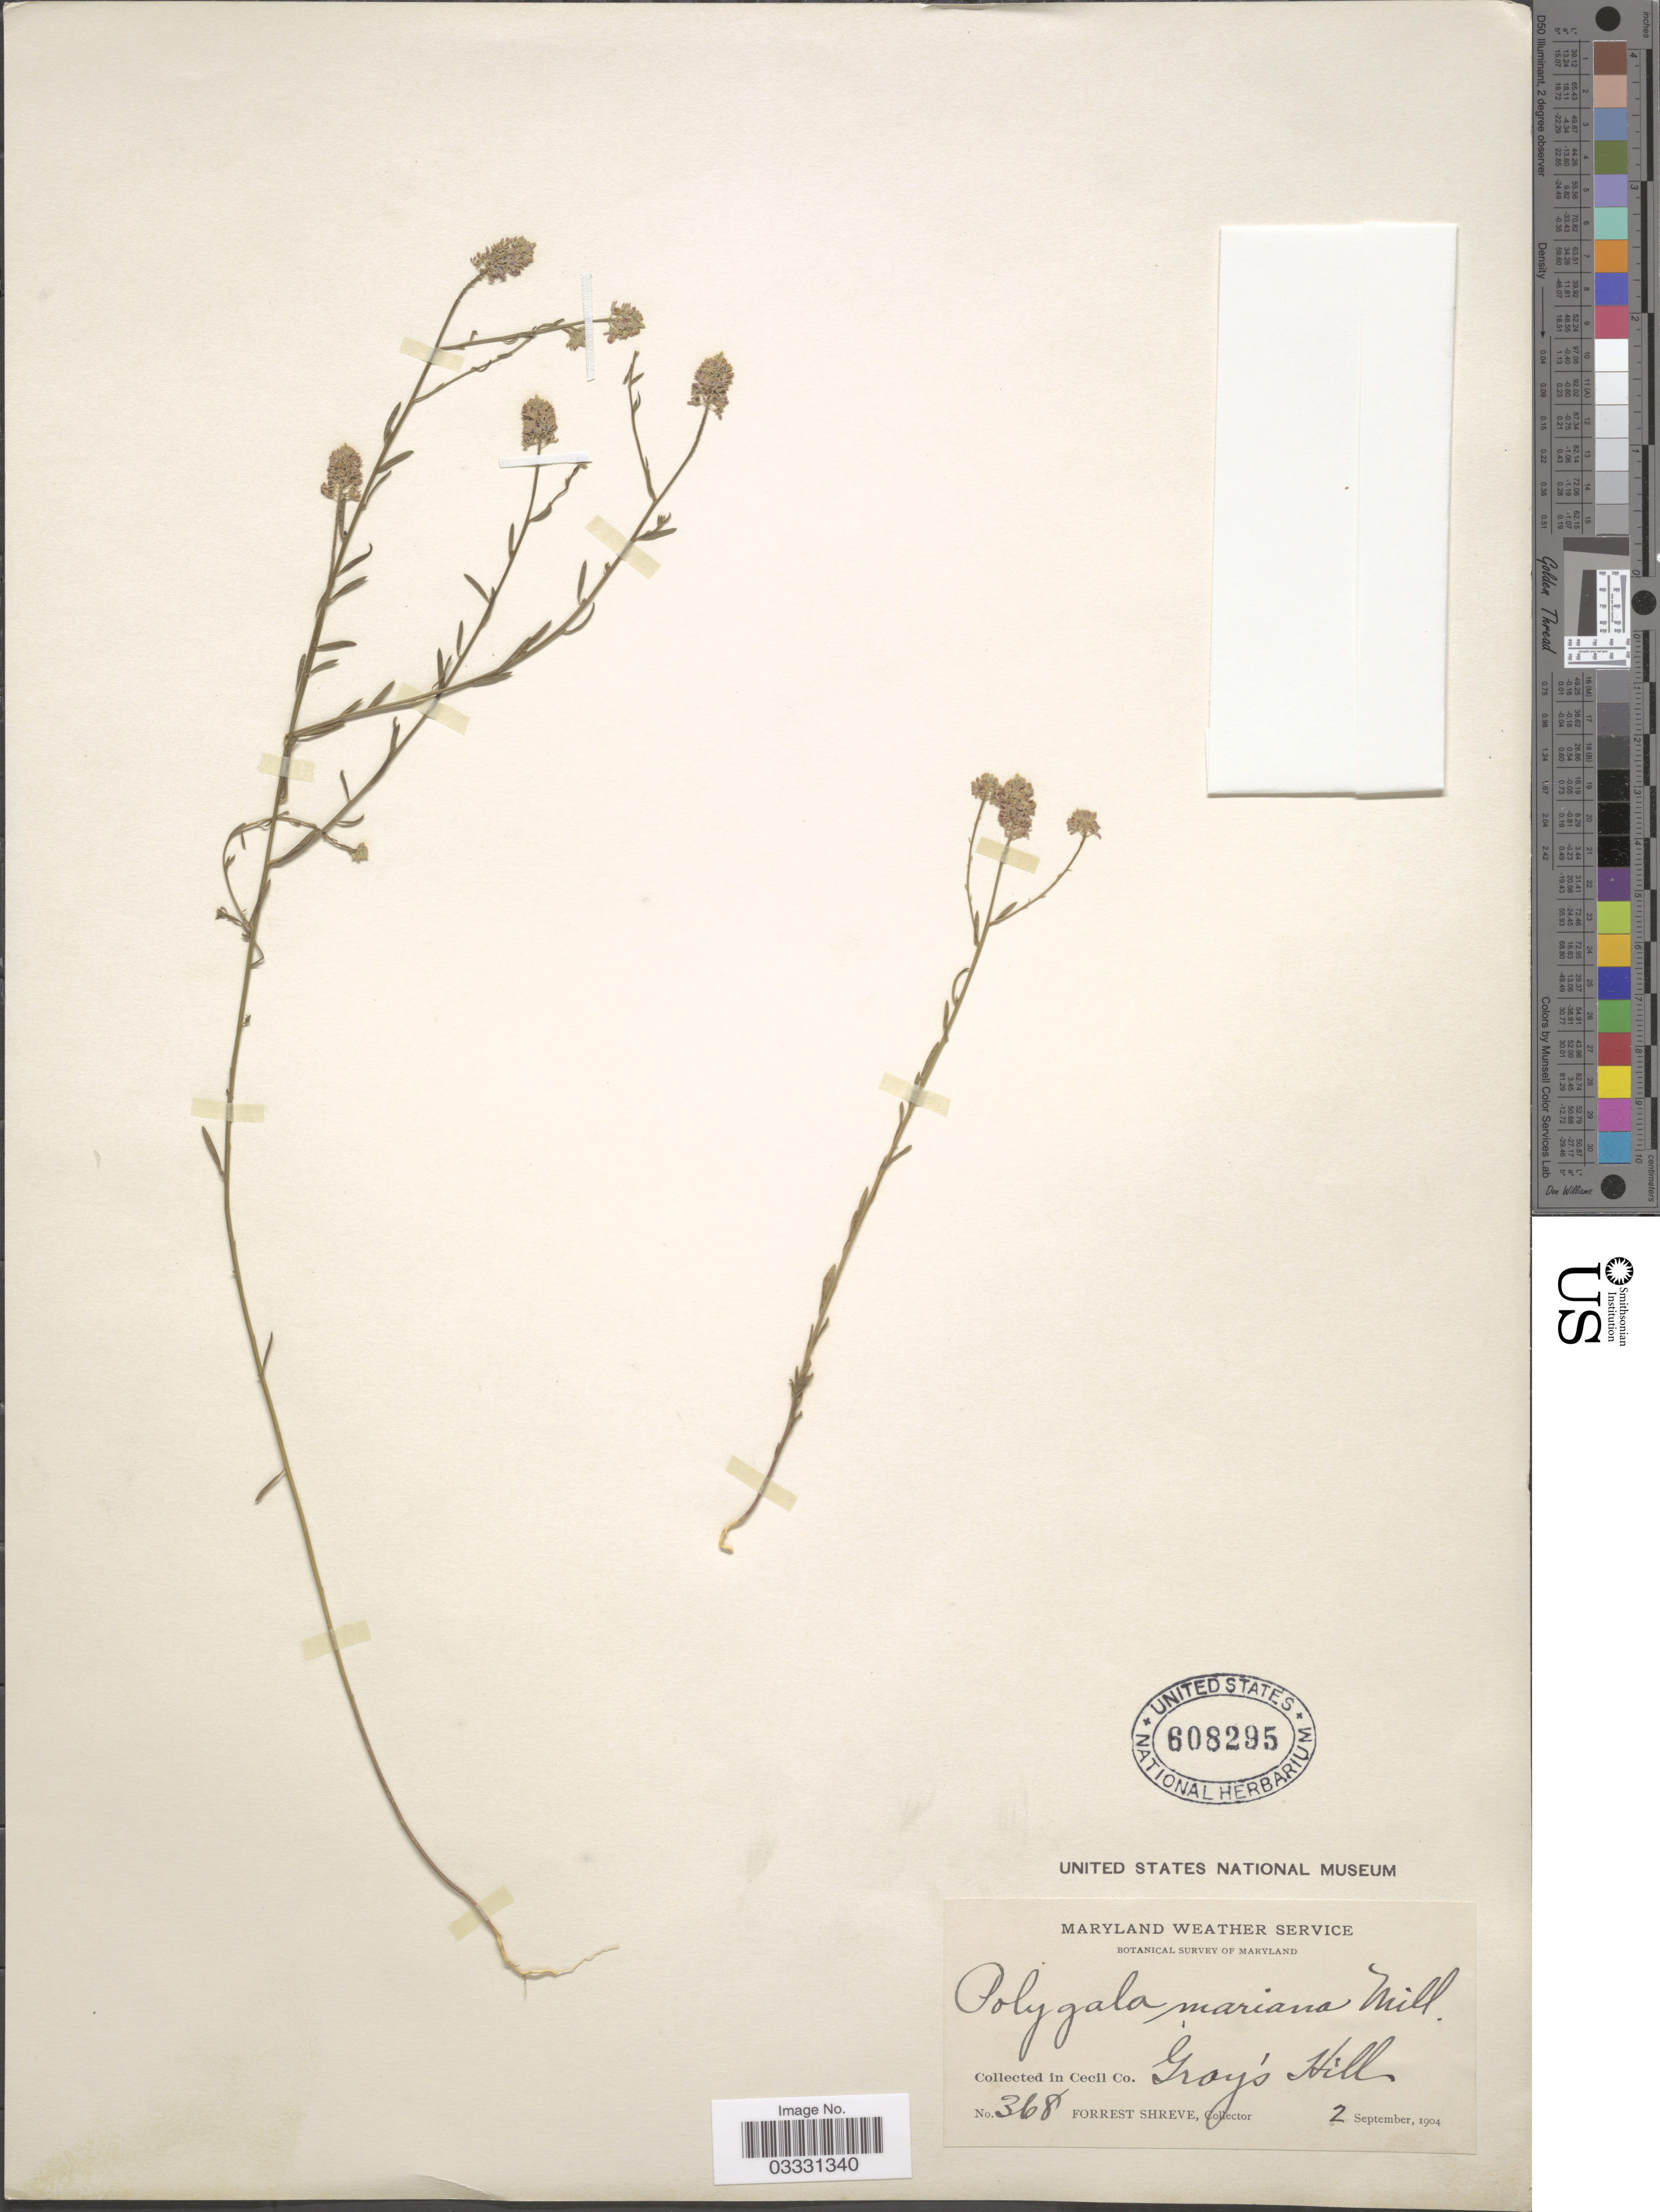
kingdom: Plantae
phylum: Tracheophyta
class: Magnoliopsida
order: Fabales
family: Polygalaceae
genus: Polygala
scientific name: Polygala mariana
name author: Mill.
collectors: F. Shreve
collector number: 368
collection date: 1904-09-02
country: United States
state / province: Maryland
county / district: Cecil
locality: Cecil Co. Gray's Hill.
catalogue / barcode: US 608295